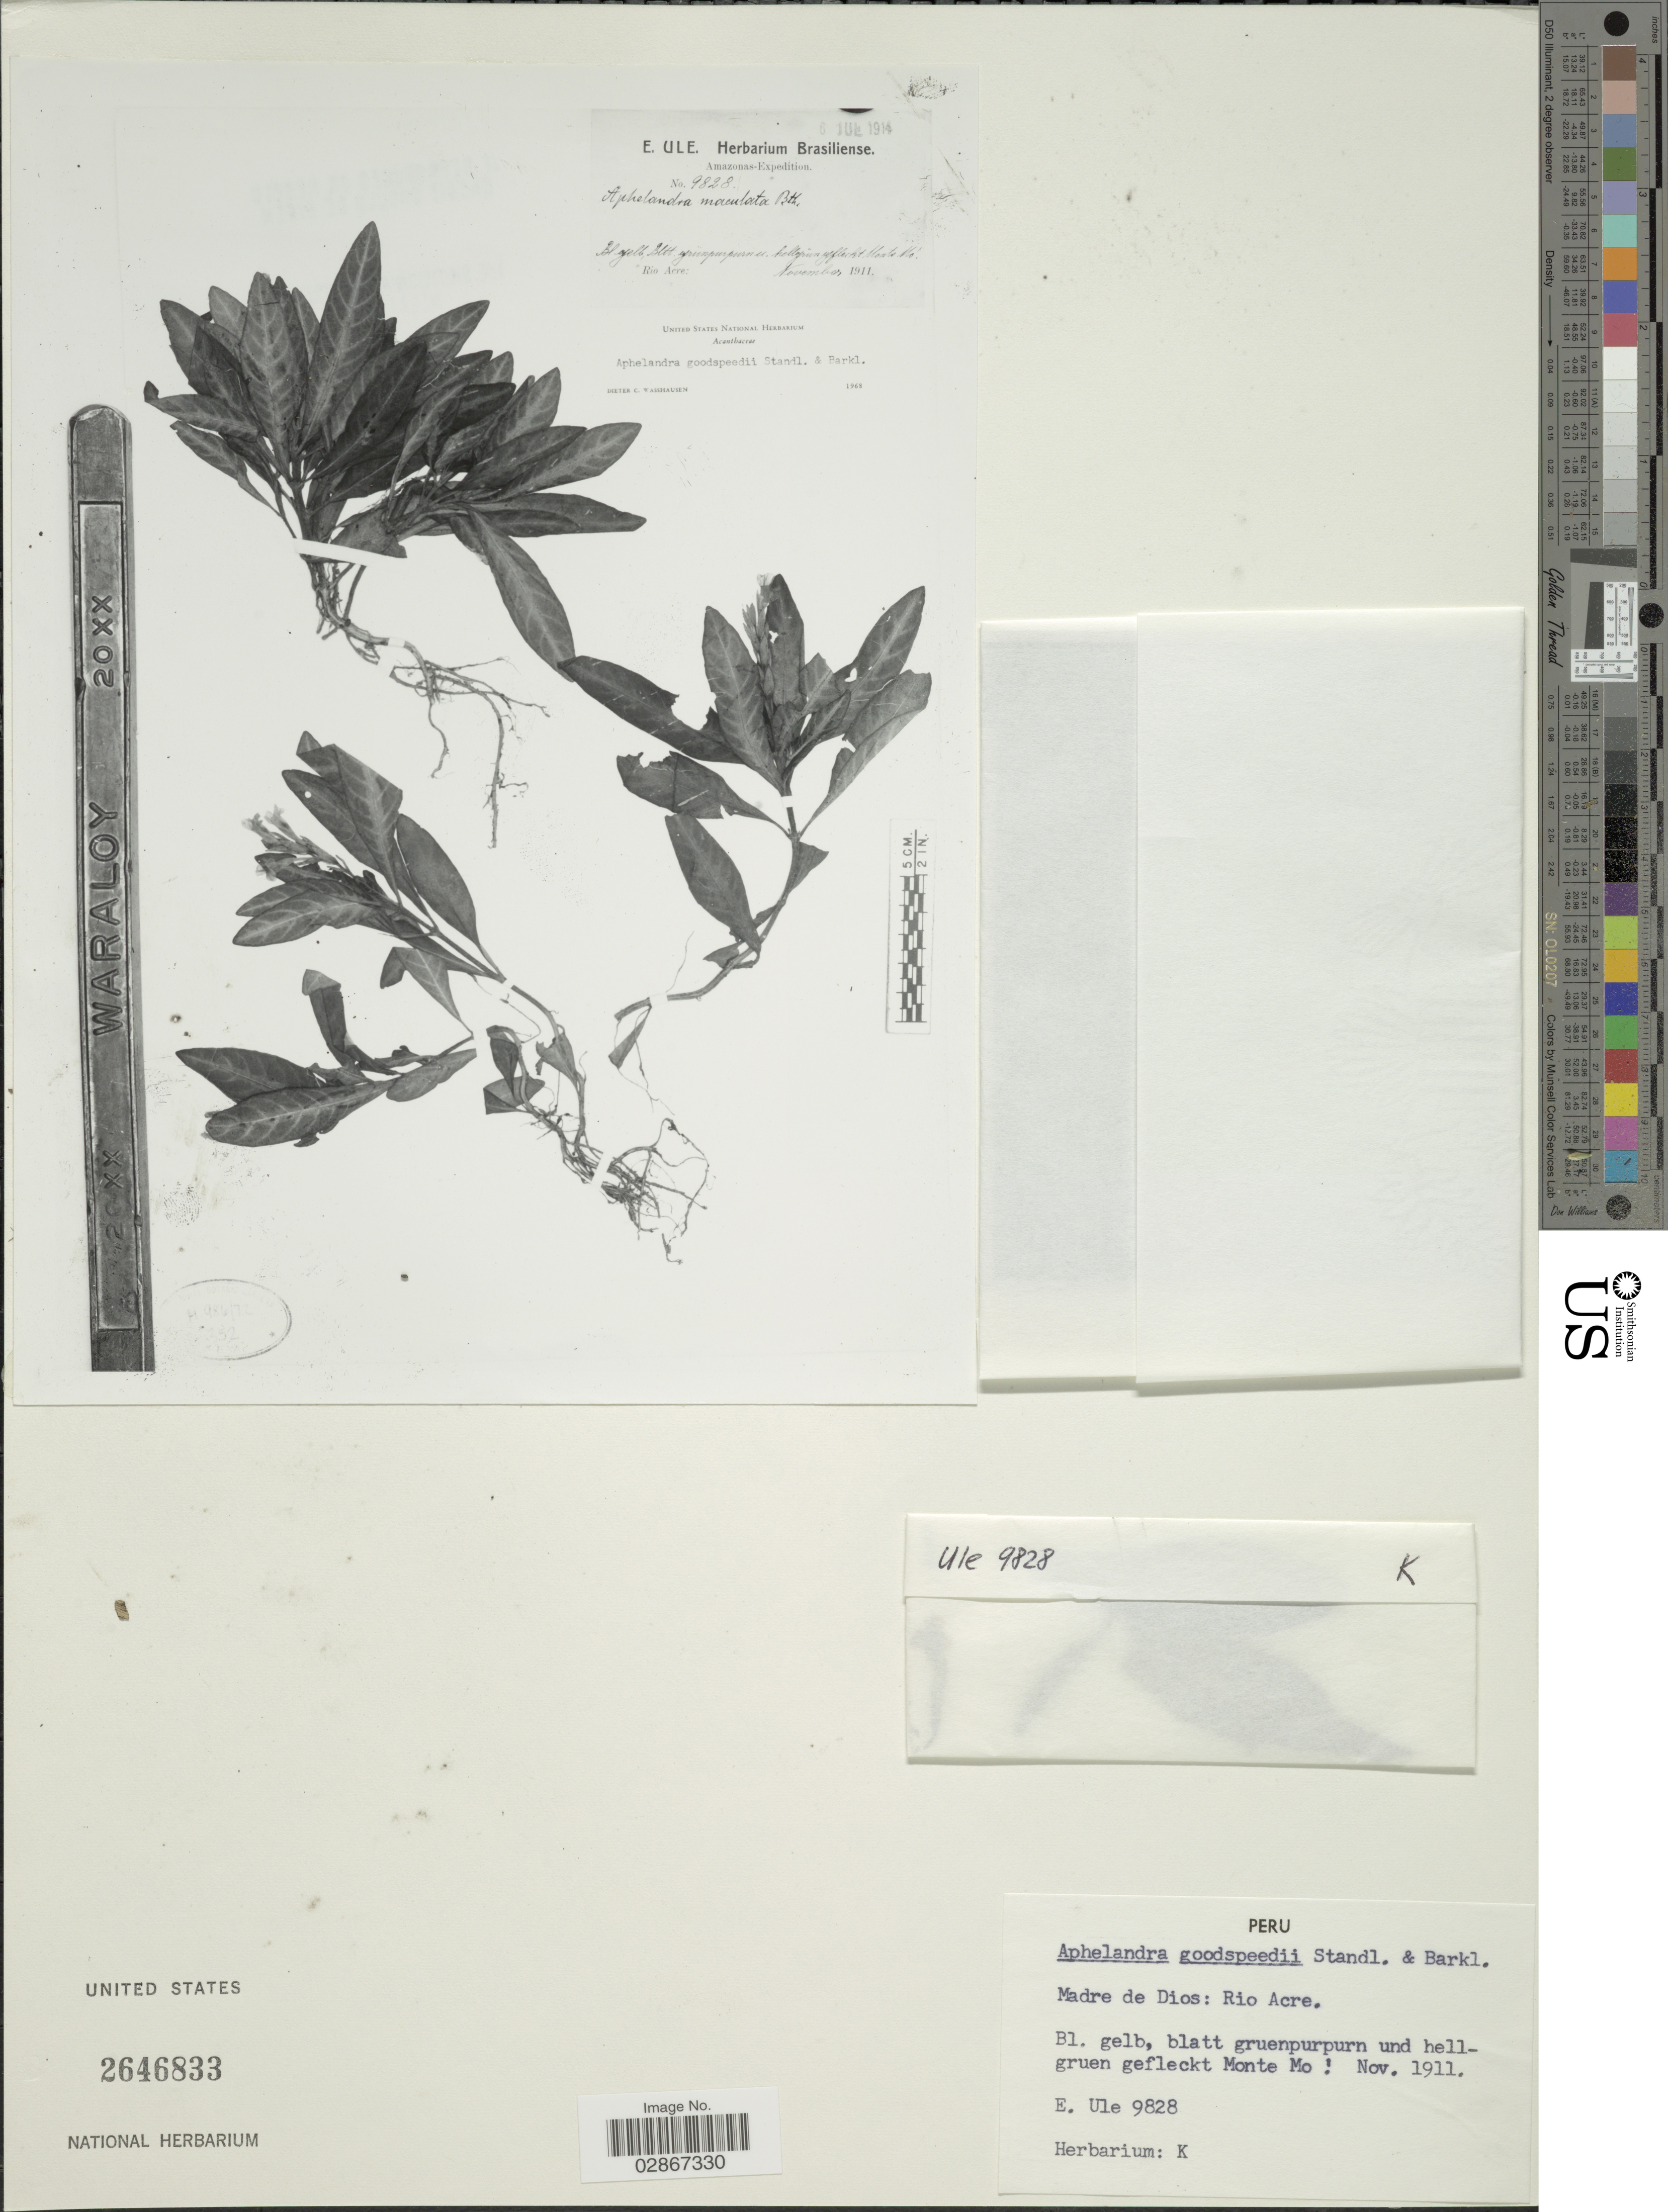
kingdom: Plantae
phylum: Tracheophyta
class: Magnoliopsida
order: Lamiales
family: Acanthaceae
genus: Aphelandra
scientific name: Aphelandra maculata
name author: (Tafalla ex Nees) Voss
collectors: E. H. Ule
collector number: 9828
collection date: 1911-11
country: Peru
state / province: Madre de Dios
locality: Rio Acre.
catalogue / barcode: US 2646833